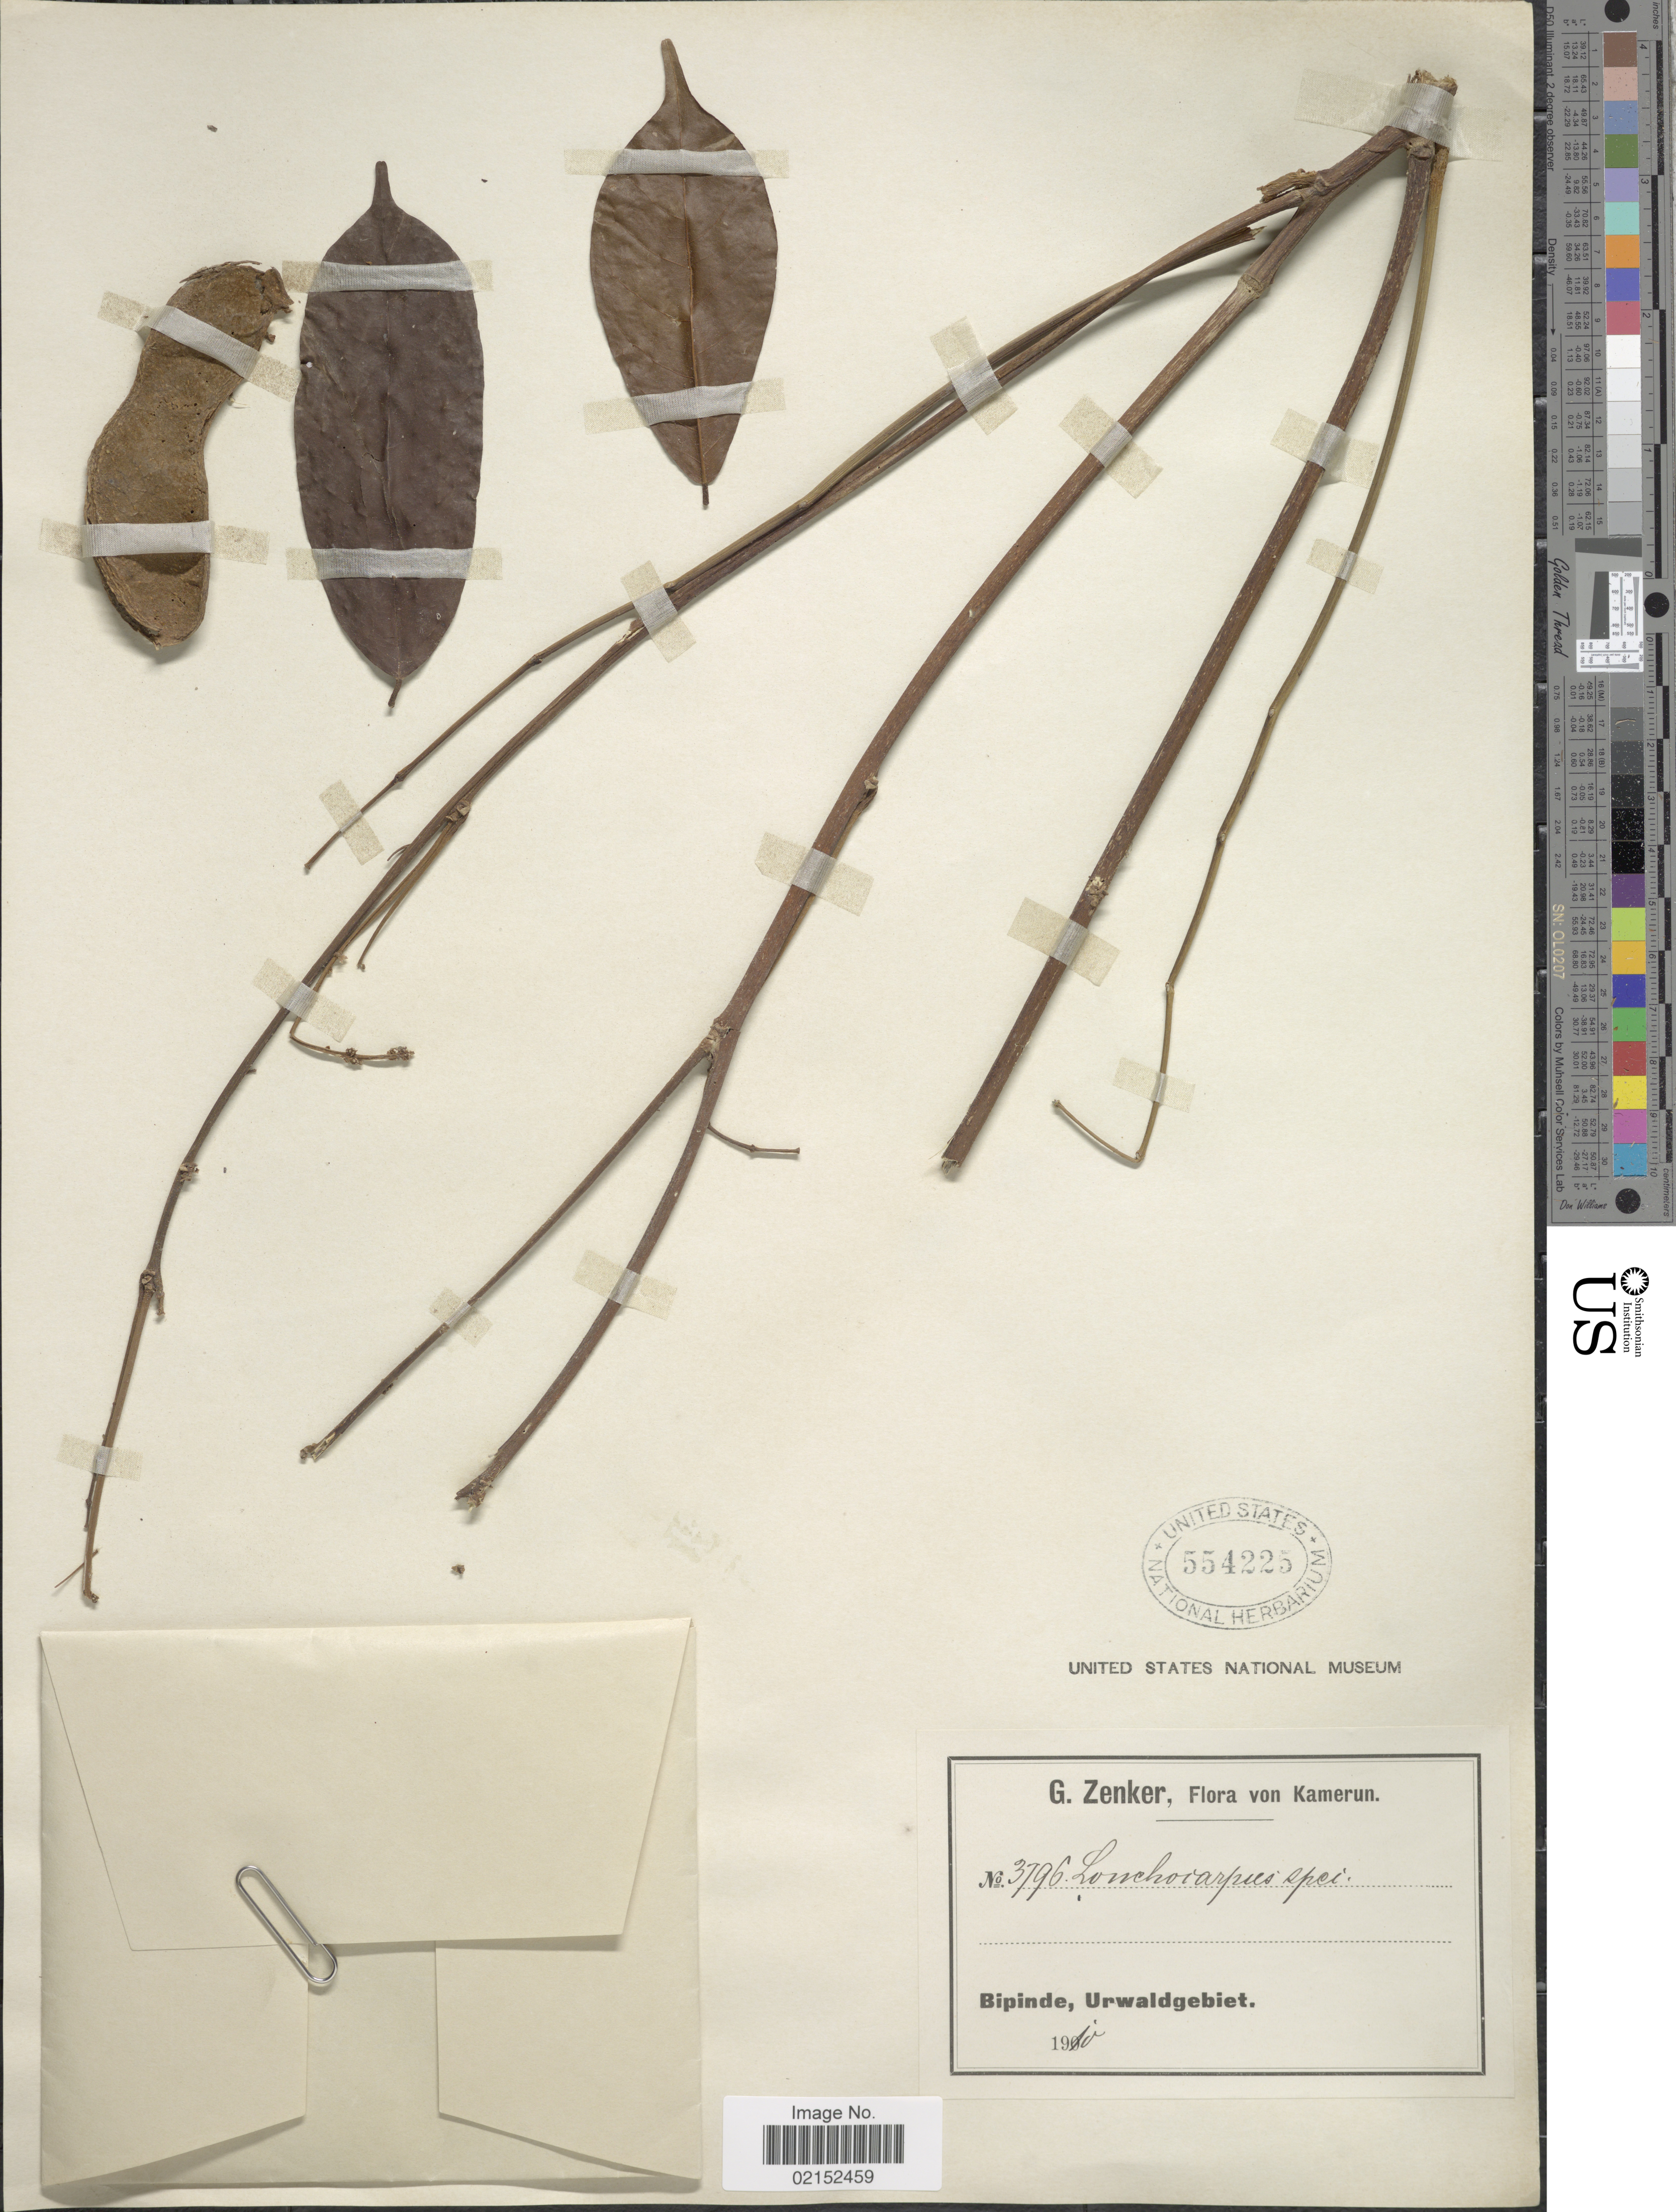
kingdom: Plantae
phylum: Tracheophyta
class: Magnoliopsida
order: Fabales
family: Fabaceae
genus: Lonchocarpus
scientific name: Lonchocarpus sp.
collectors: G. A. Zenker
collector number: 3796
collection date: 1910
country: Cameroon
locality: Kamerun, Bipinde, Urwaldgebiet.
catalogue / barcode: US 554225